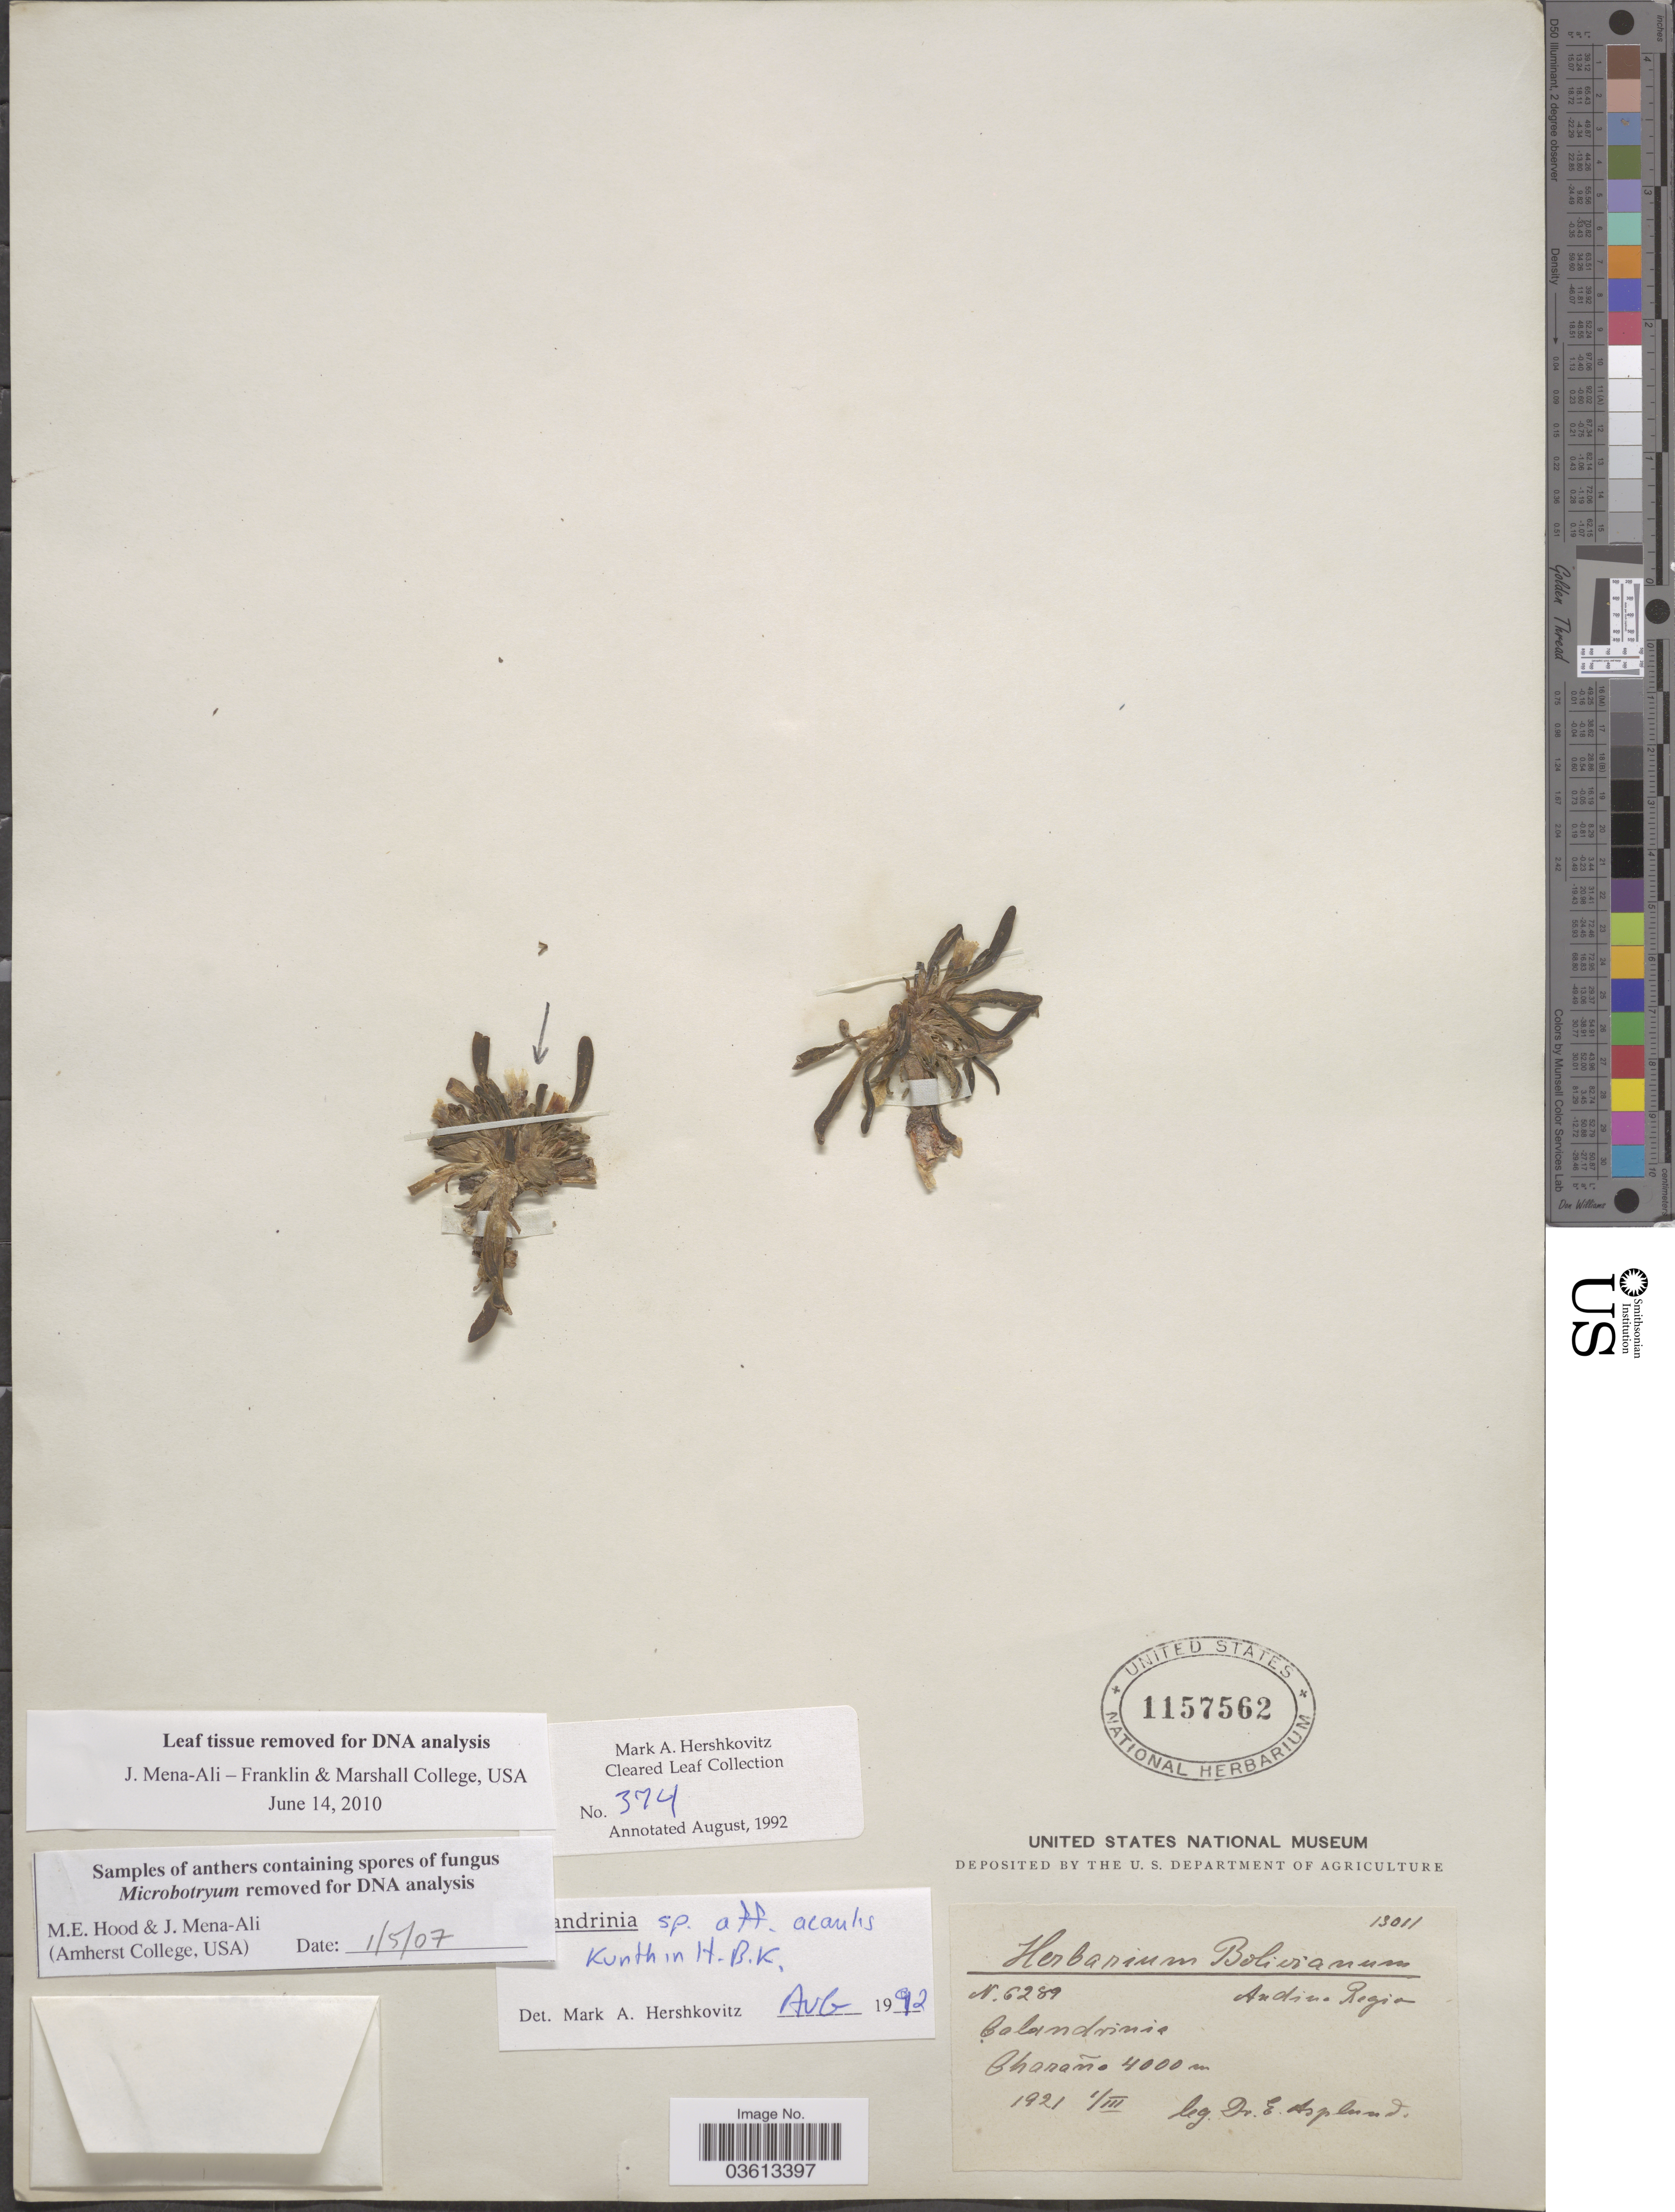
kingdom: Plantae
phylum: Tracheophyta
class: Magnoliopsida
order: Caryophyllales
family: Montiaceae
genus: Calandrinia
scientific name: Calandrinia acaulis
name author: Kunth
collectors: E. Asplund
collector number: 6289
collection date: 1921-03-01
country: Bolivia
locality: Andine Region. Charaña.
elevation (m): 4000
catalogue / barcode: US 1157562